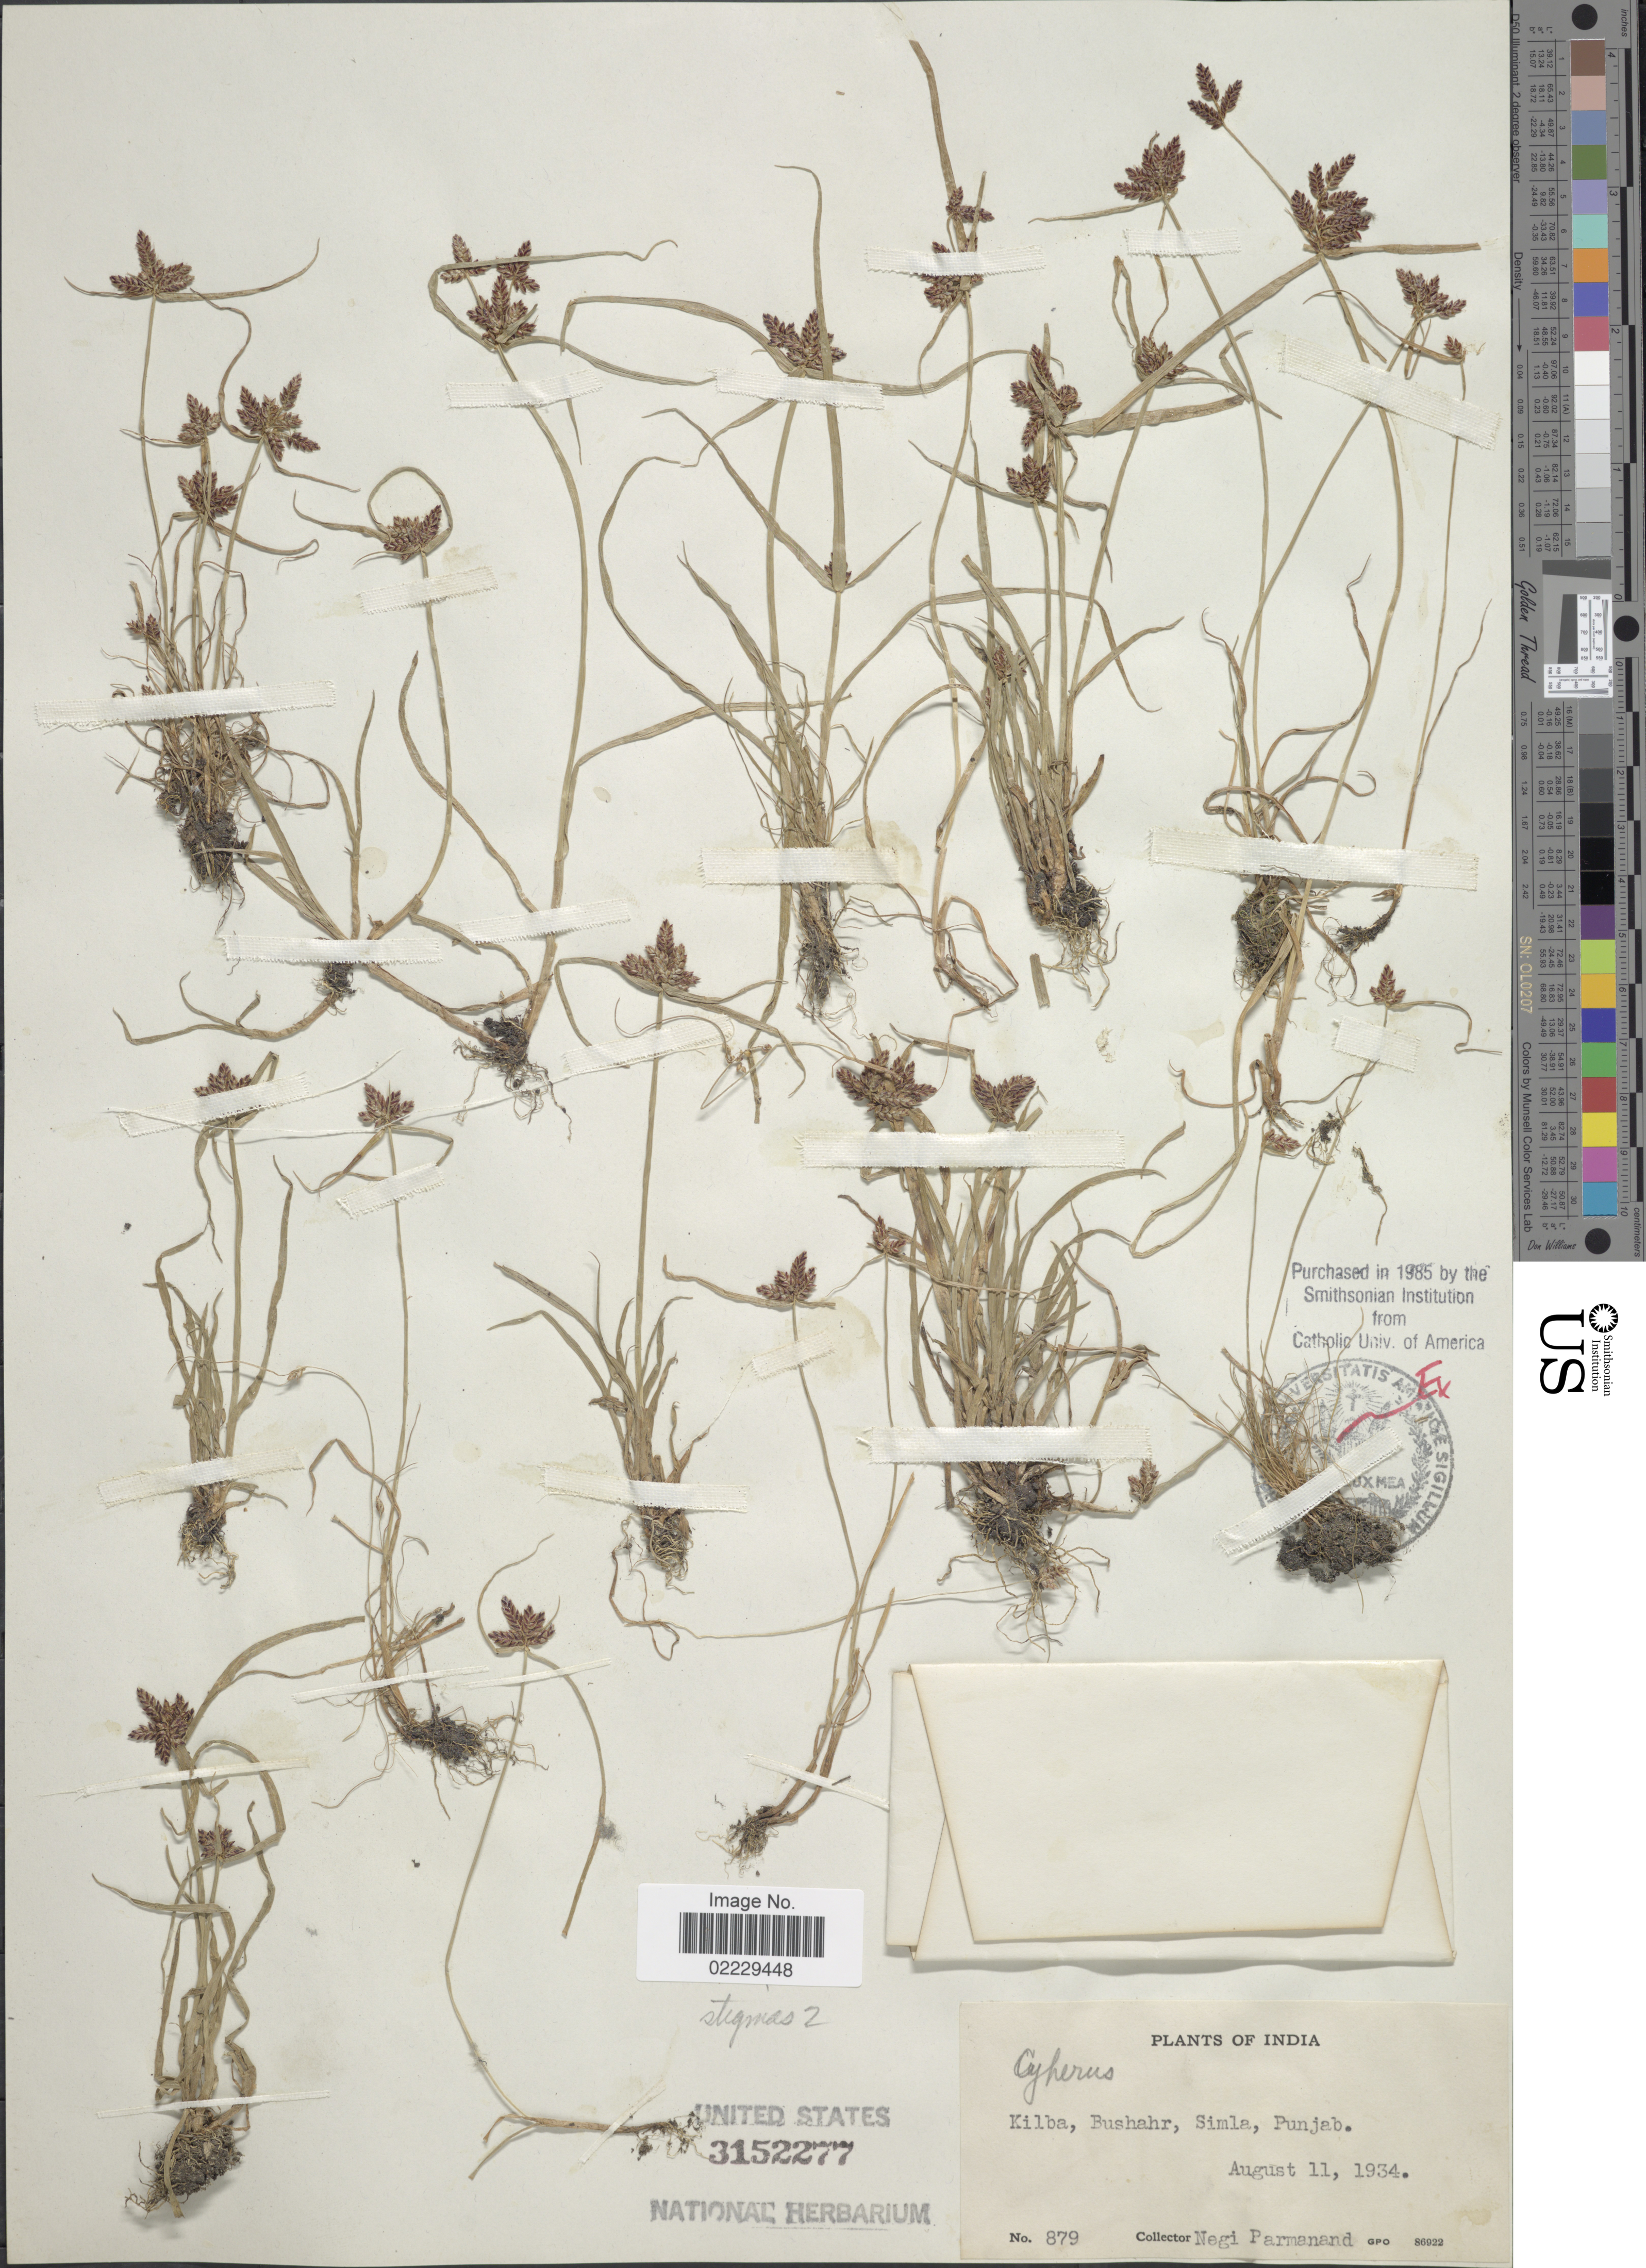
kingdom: Plantae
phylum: Tracheophyta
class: Liliopsida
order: Poales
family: Cyperaceae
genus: Cyperus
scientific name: Cyperus sanguinolentus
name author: Vahl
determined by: Strong, Mark T., (BOT), Smithsonian Institution - National Museum of Natural History (UNITED STATES)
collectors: N. Parmanand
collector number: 879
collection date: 1934-08-11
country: India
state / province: Himachal Pradesh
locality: Kilba, Bushahr, Simla, Punjab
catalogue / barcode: US 3152277